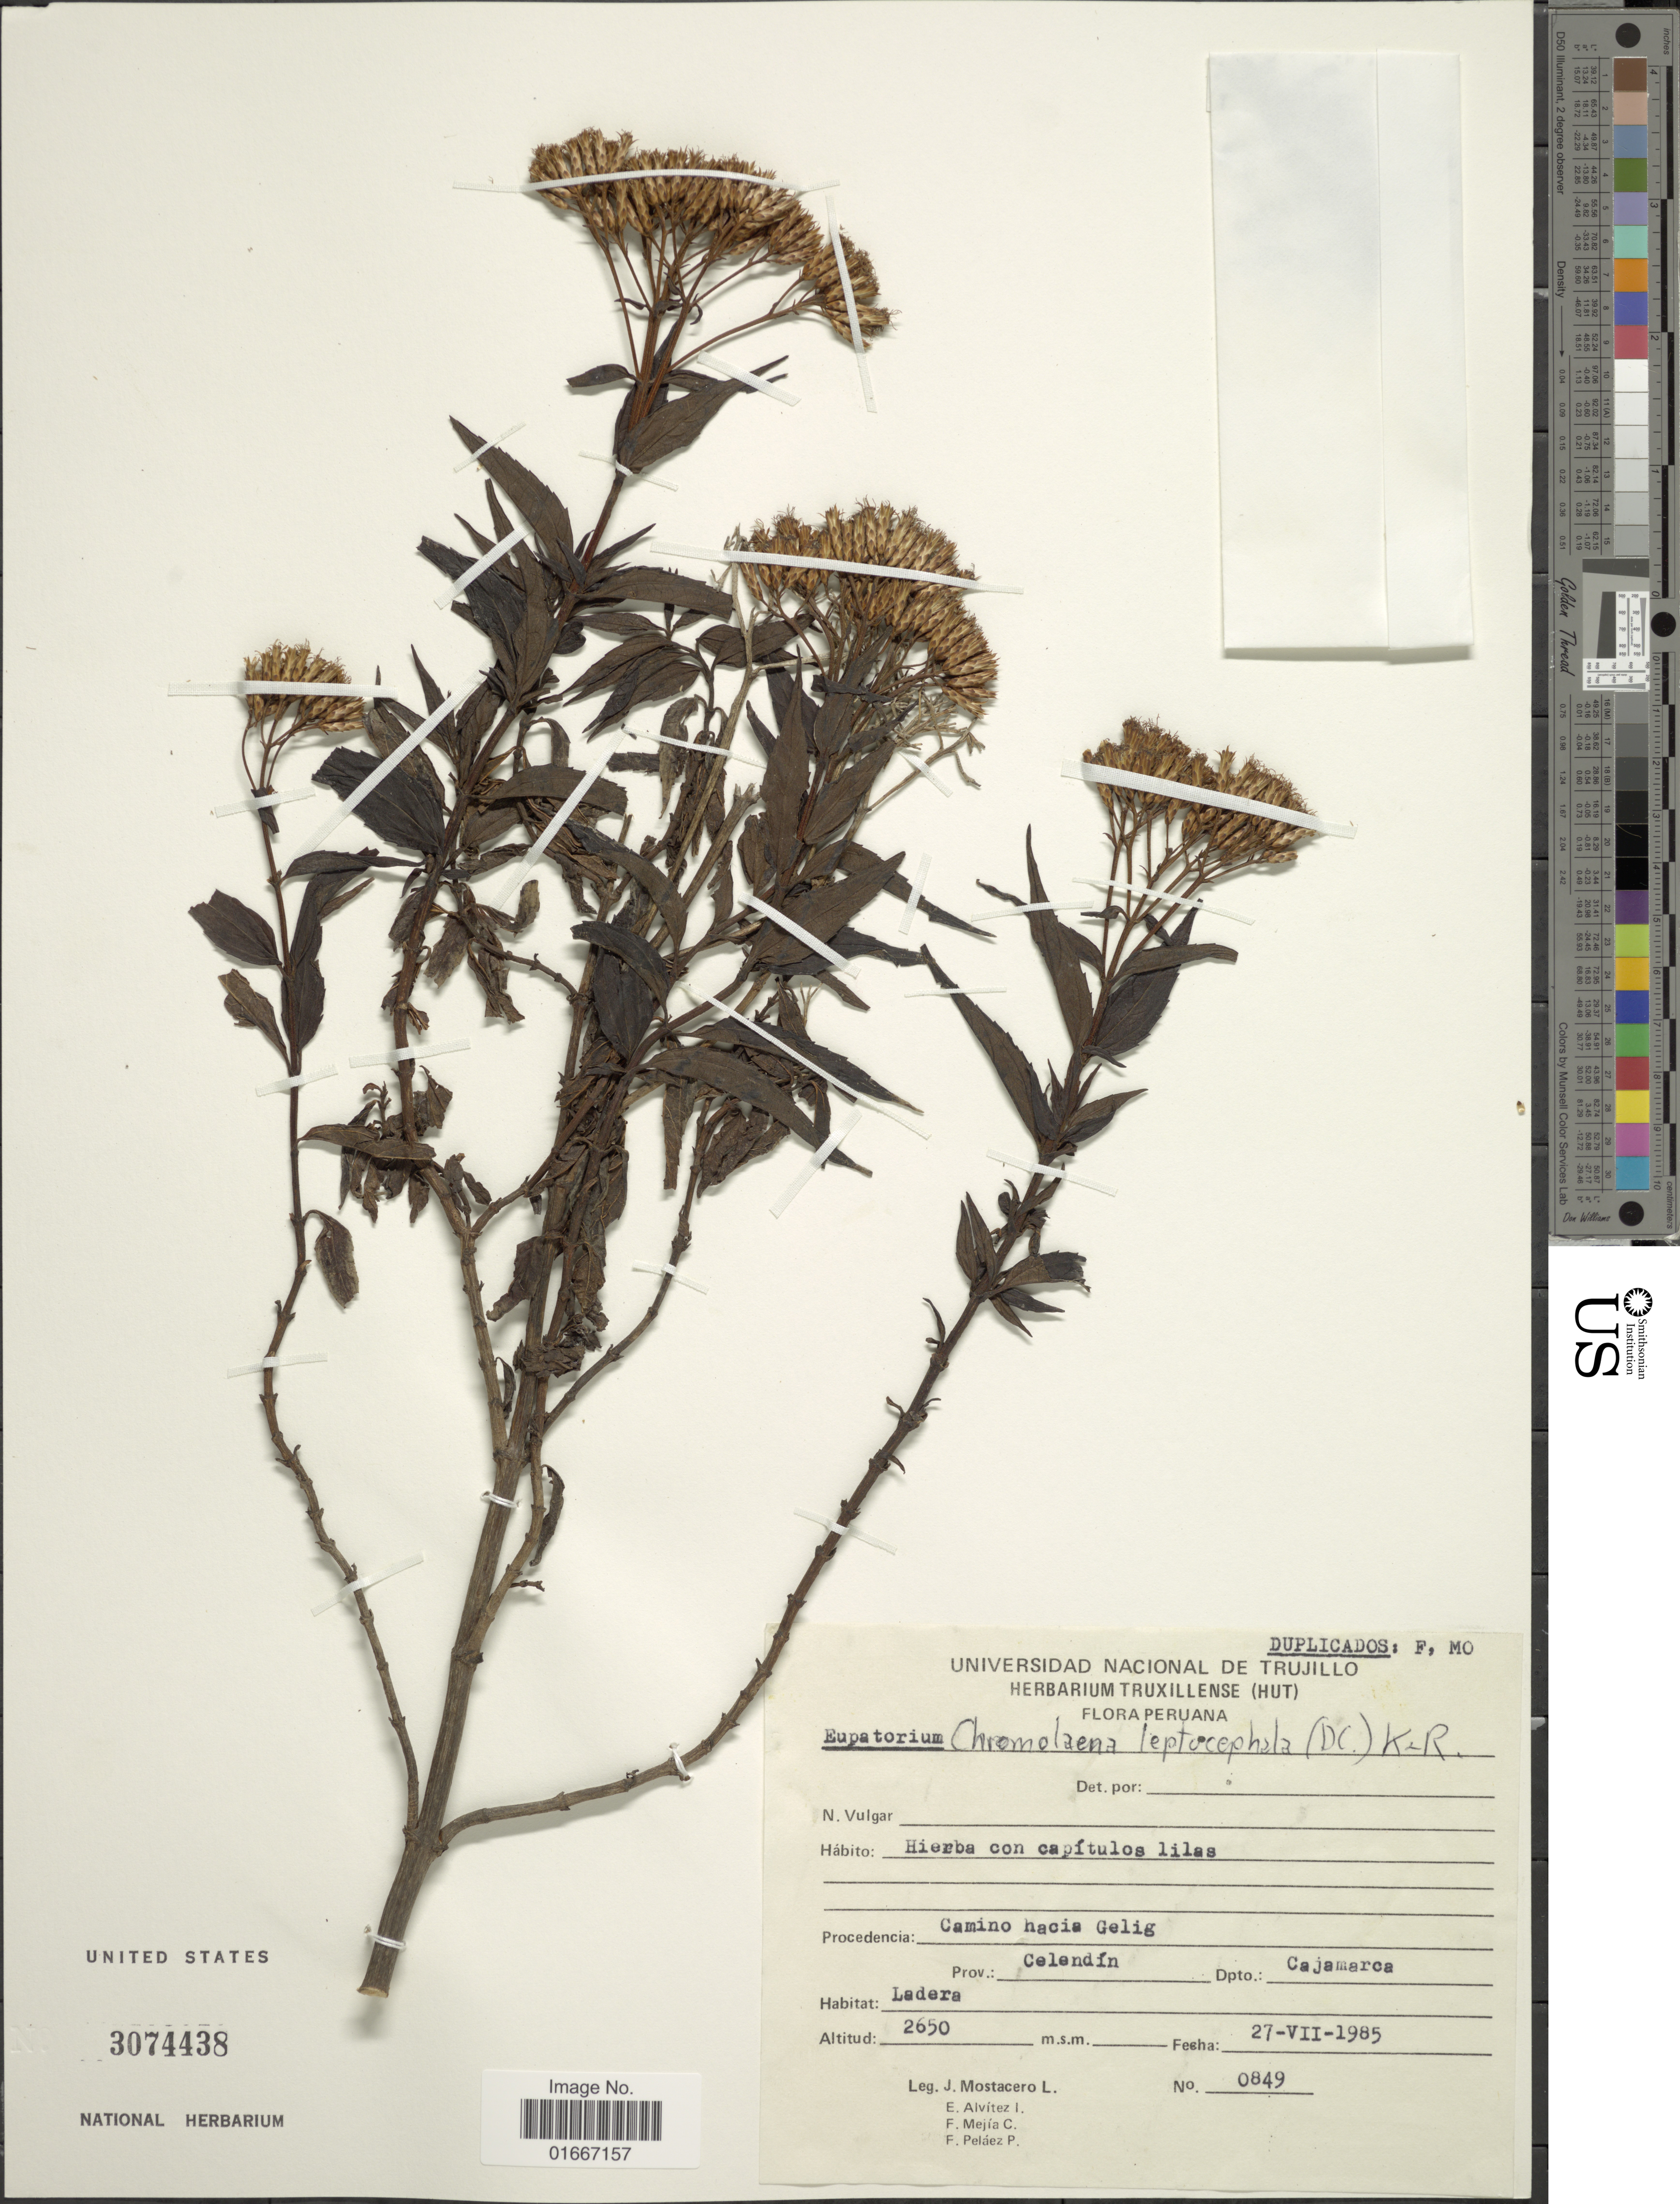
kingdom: Plantae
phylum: Tracheophyta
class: Magnoliopsida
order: Asterales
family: Asteraceae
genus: Chromolaena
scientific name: Chromolaena leptocephala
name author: (DC.) R.M. King & H. Rob.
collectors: J. Mostacero L., E. Alvitez I., F. Mejia C. & F. Pelaez P.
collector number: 0849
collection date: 1985-07-27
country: Peru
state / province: Cajamarca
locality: Peru. Procedencia: Camino hacia Gelig. prov.: Calendin. Dpto.: Cajamarca.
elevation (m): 2650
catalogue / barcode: US 3074438